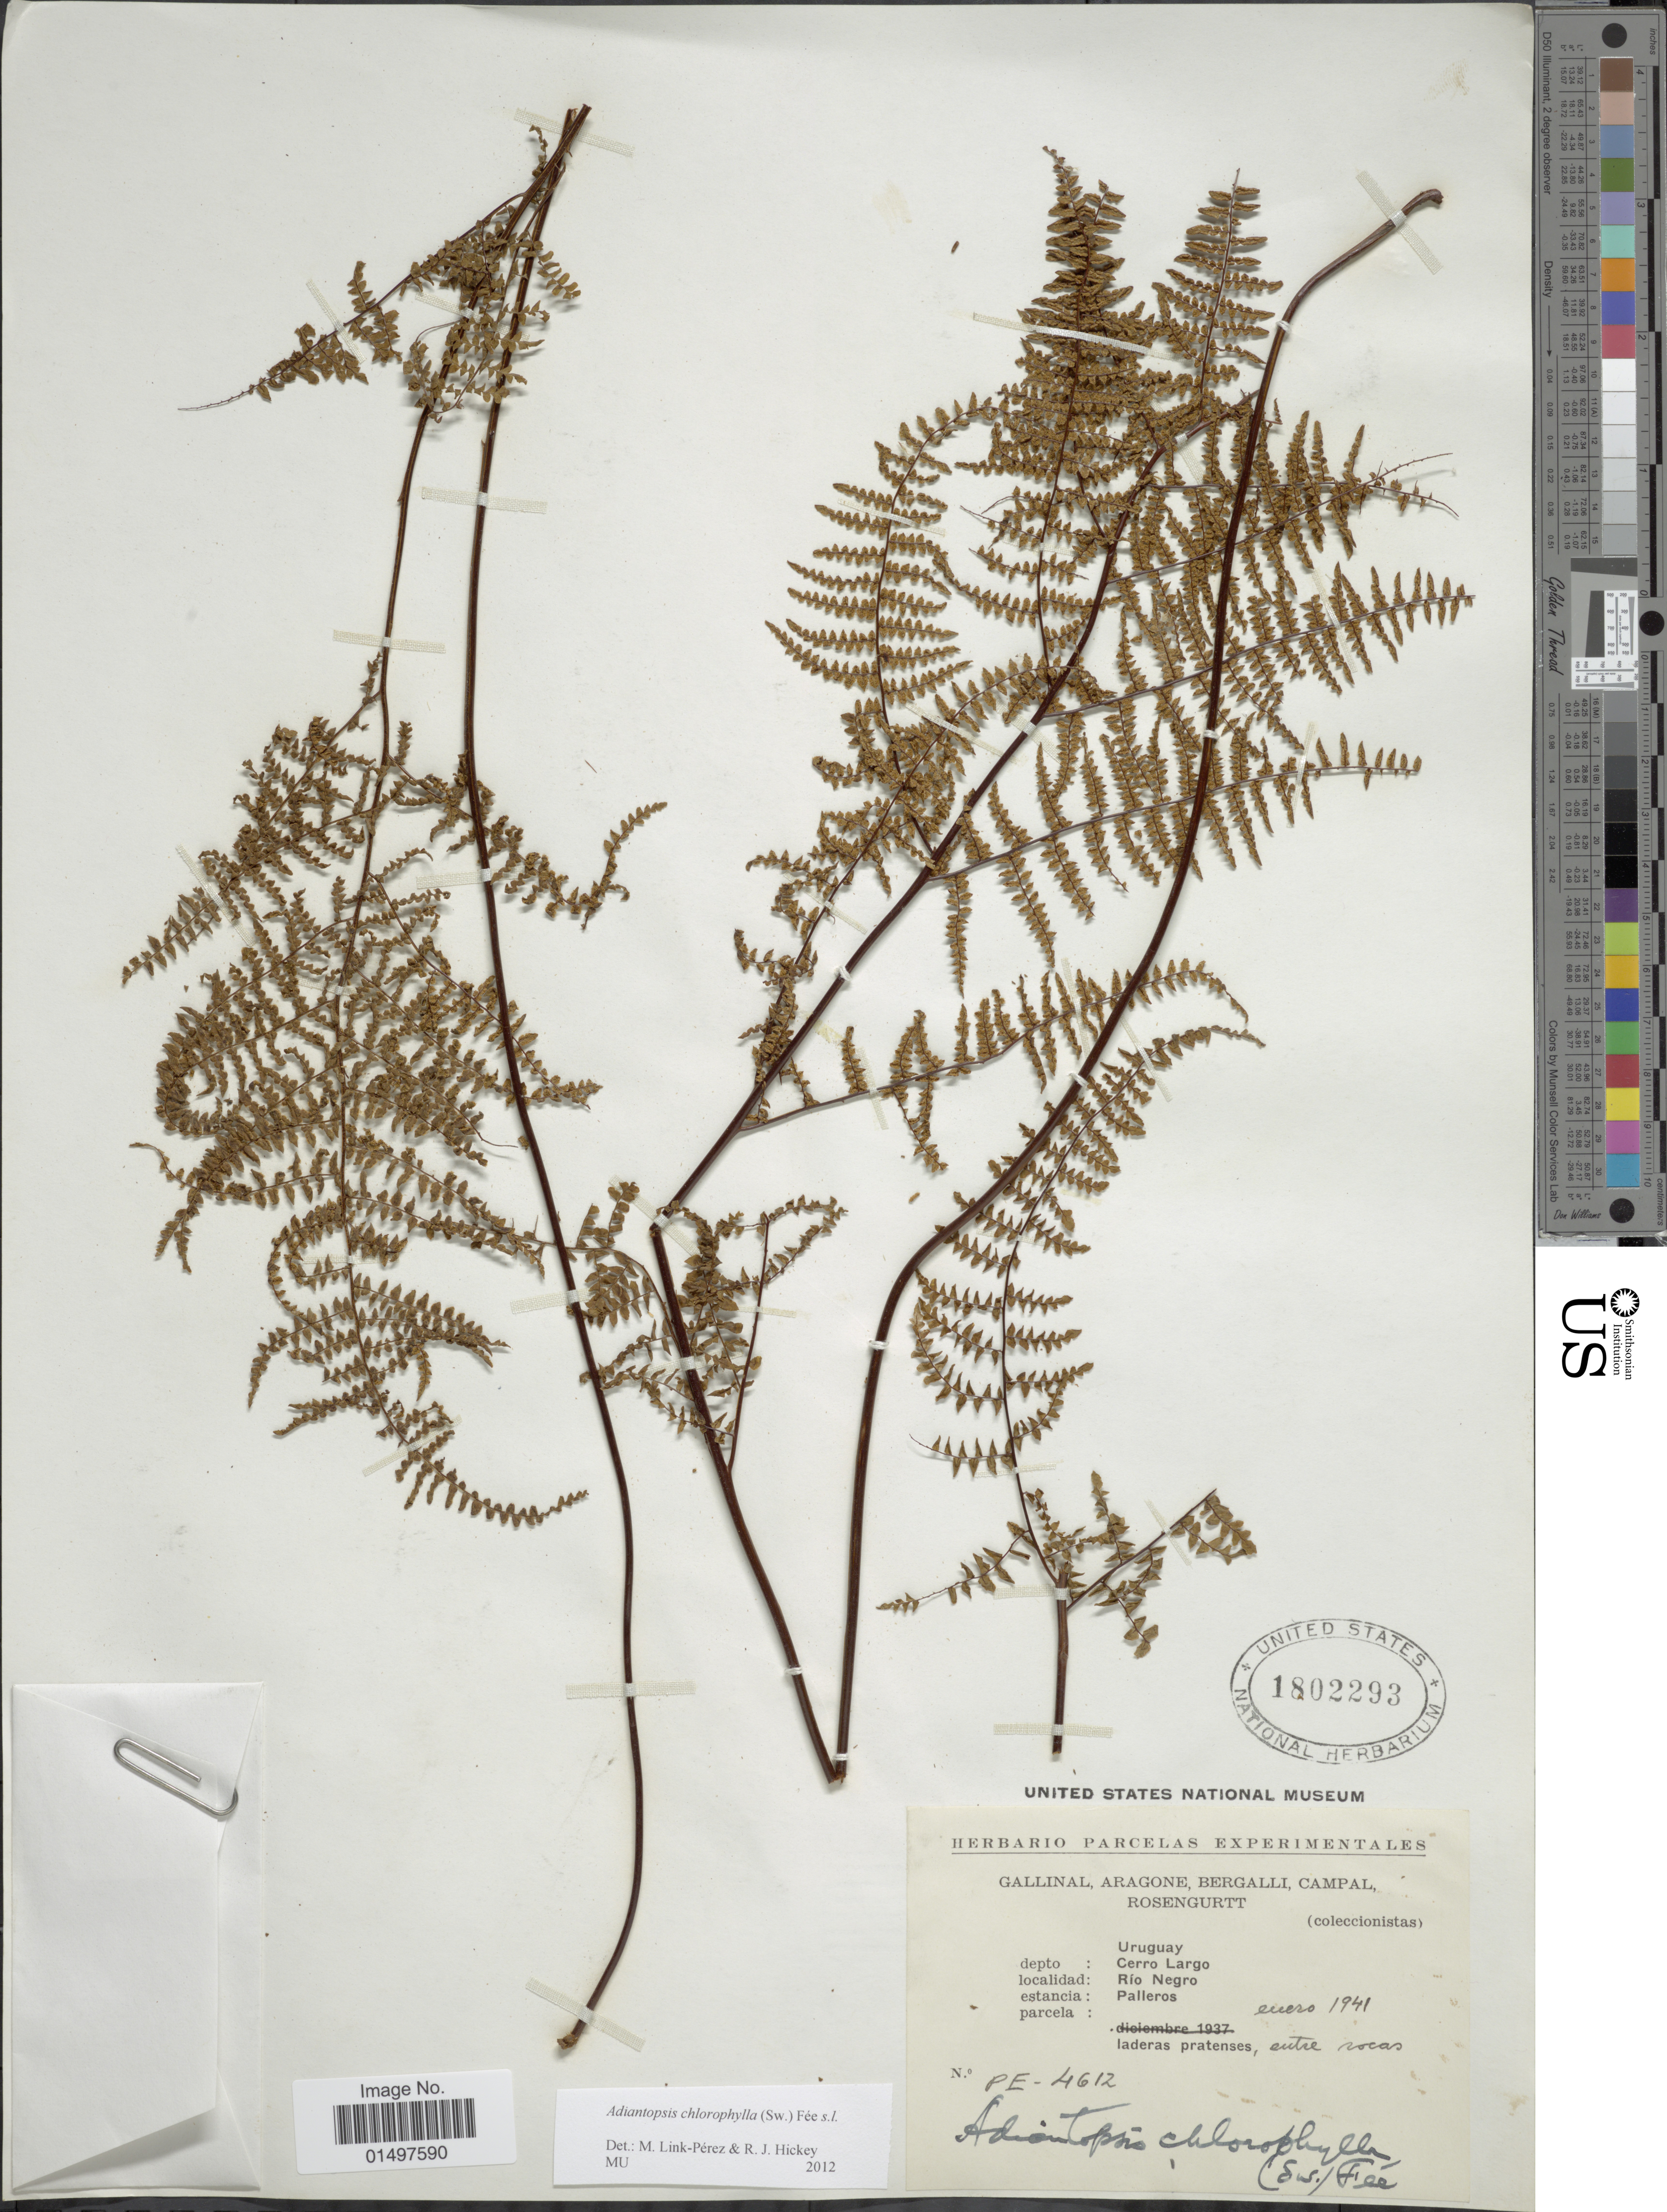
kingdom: Plantae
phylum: Tracheophyta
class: Polypodiopsida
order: Polypodiales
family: Pteridaceae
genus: Adiantopsis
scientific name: Adiantopsis chlorophylla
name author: (Sw.) Fée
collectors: -. Gallinal, -- Aragone, -- Bergalli, -- Campal & Rosengurtt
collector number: PE-4612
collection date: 1941-01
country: Uruguay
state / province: Rio Negro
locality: Depto: Cerro Largo. Rio Negro. Estancia: Palleros.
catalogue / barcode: US 1802293